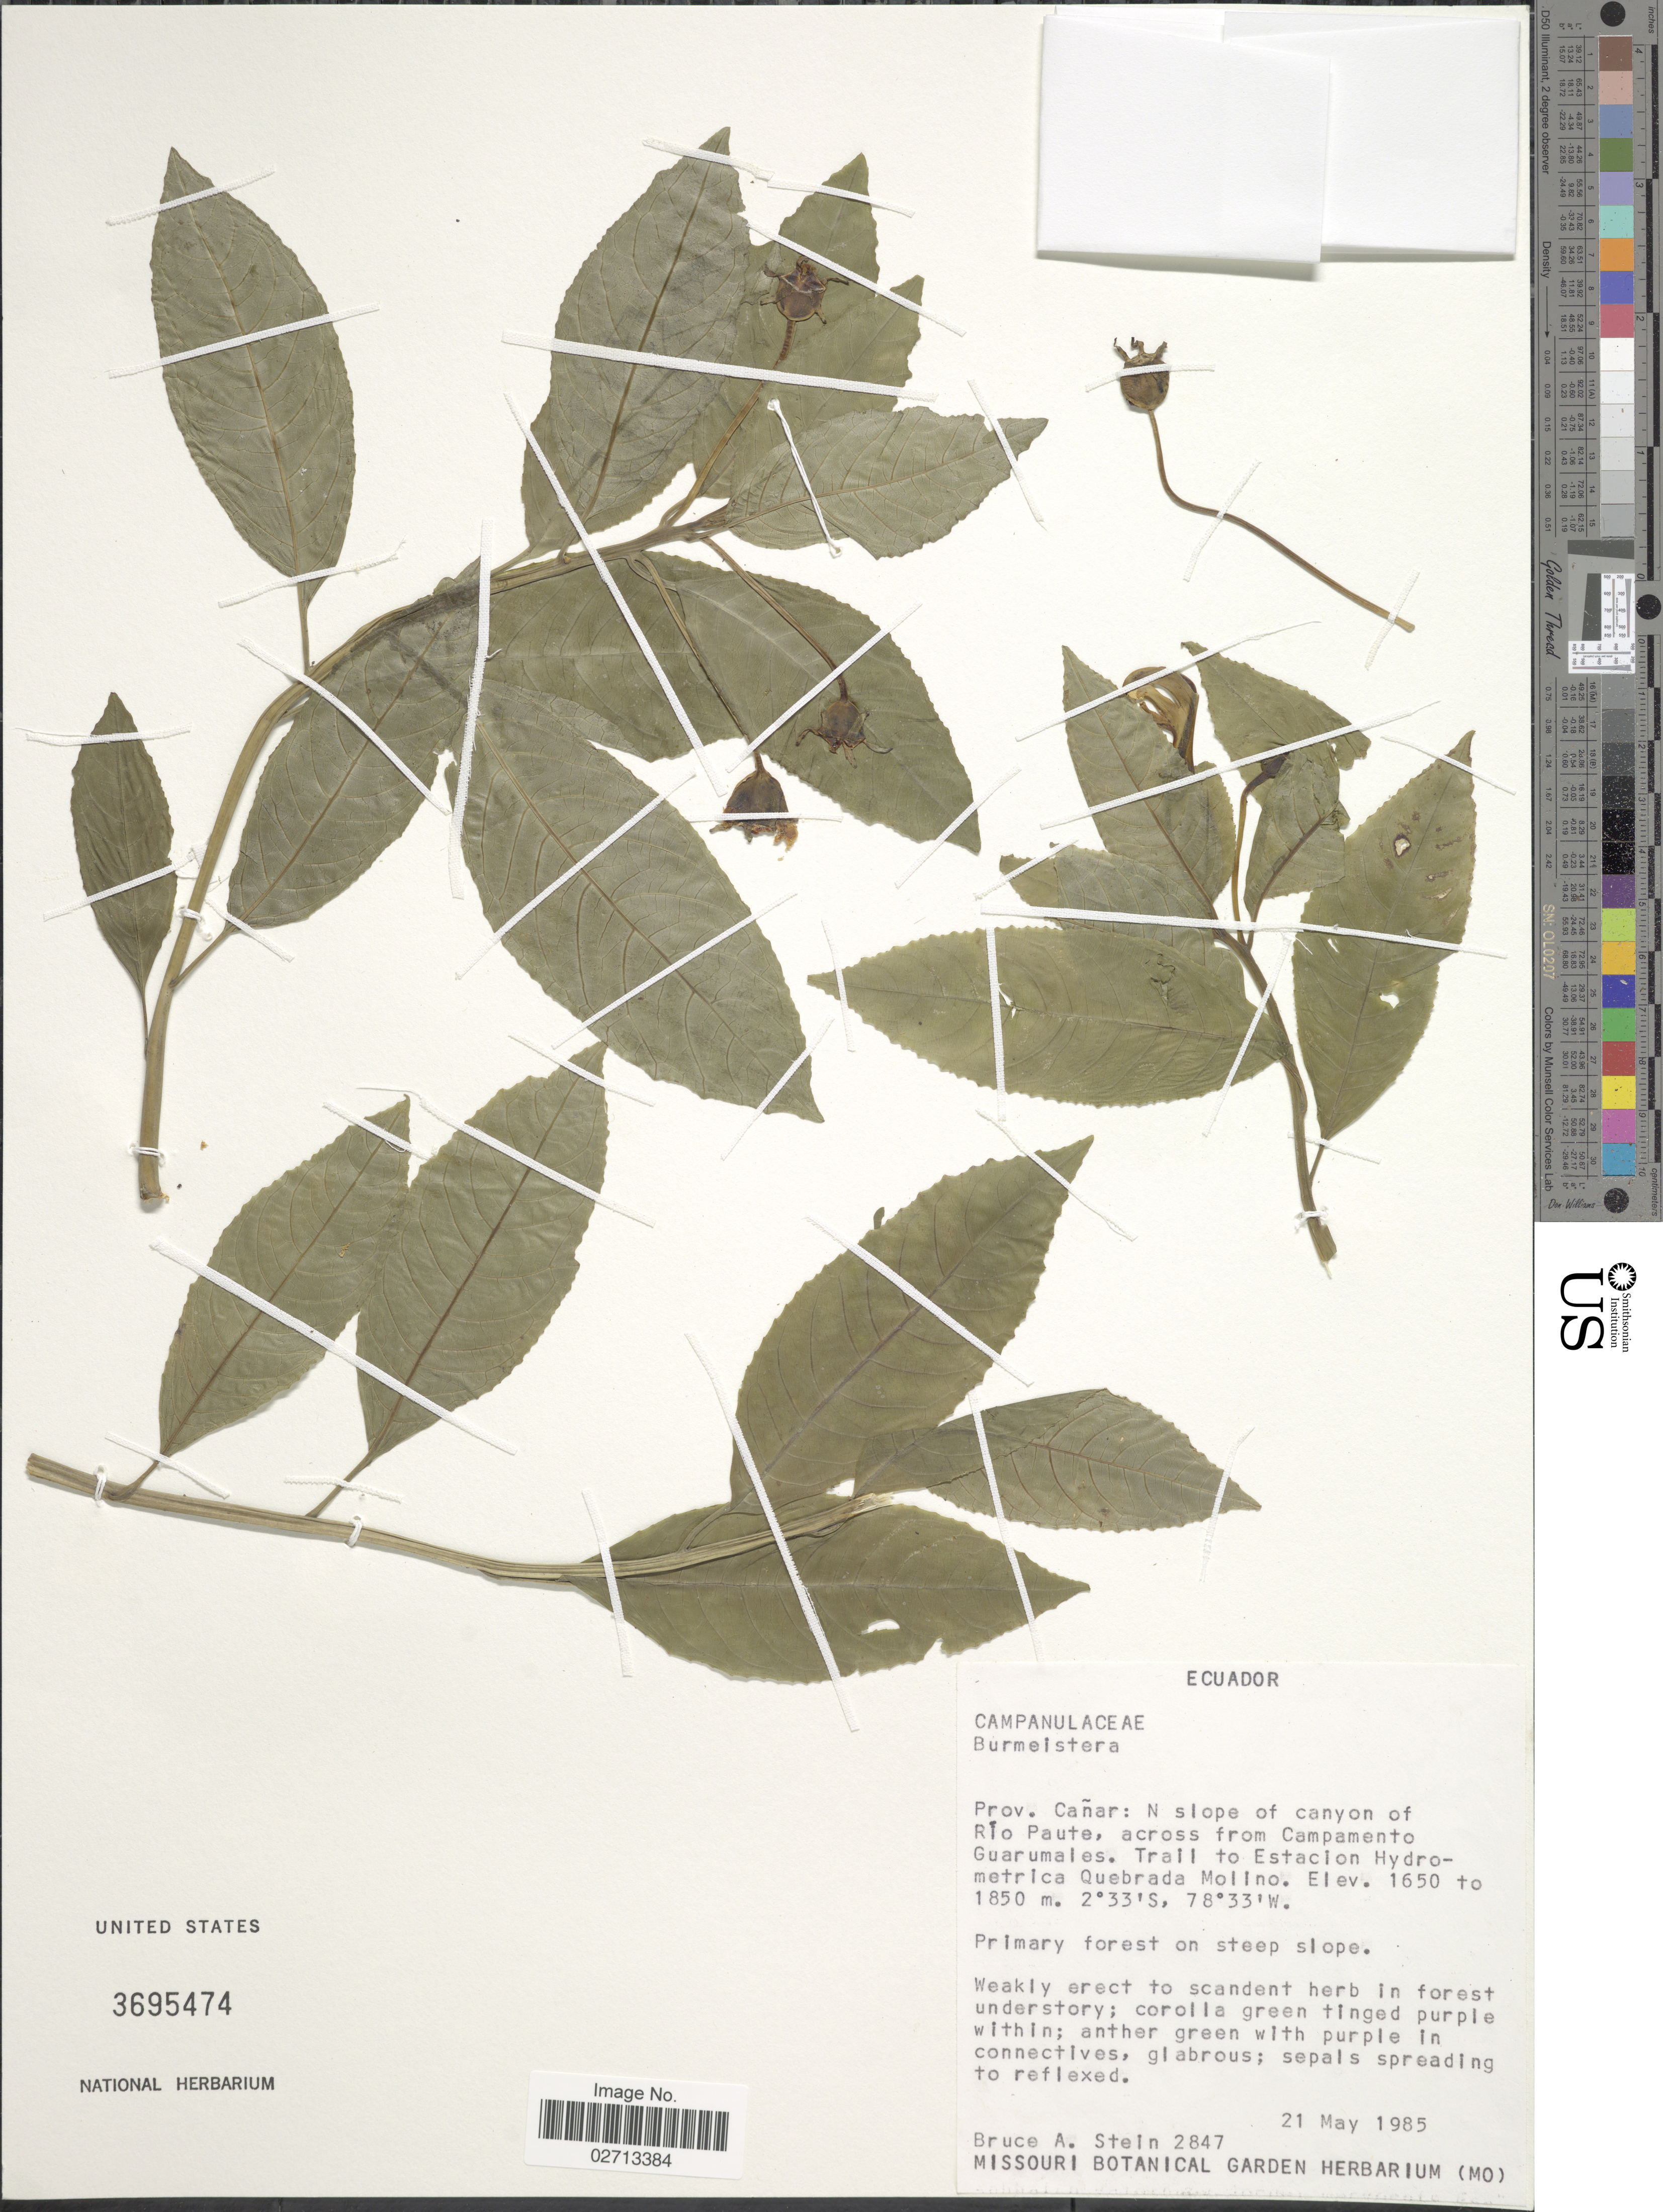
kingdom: Plantae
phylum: Tracheophyta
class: Magnoliopsida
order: Asterales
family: Campanulaceae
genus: Burmeistera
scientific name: Burmeistera sp.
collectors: B. A. Stein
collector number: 2847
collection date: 1985-05-21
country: Ecuador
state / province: Cañar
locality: N slope of canyon of Río Paute, across from Campamento Guarumales. Trail to Estacion Hydrometrica Quebrada Molino.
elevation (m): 1850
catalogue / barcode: US 3695474